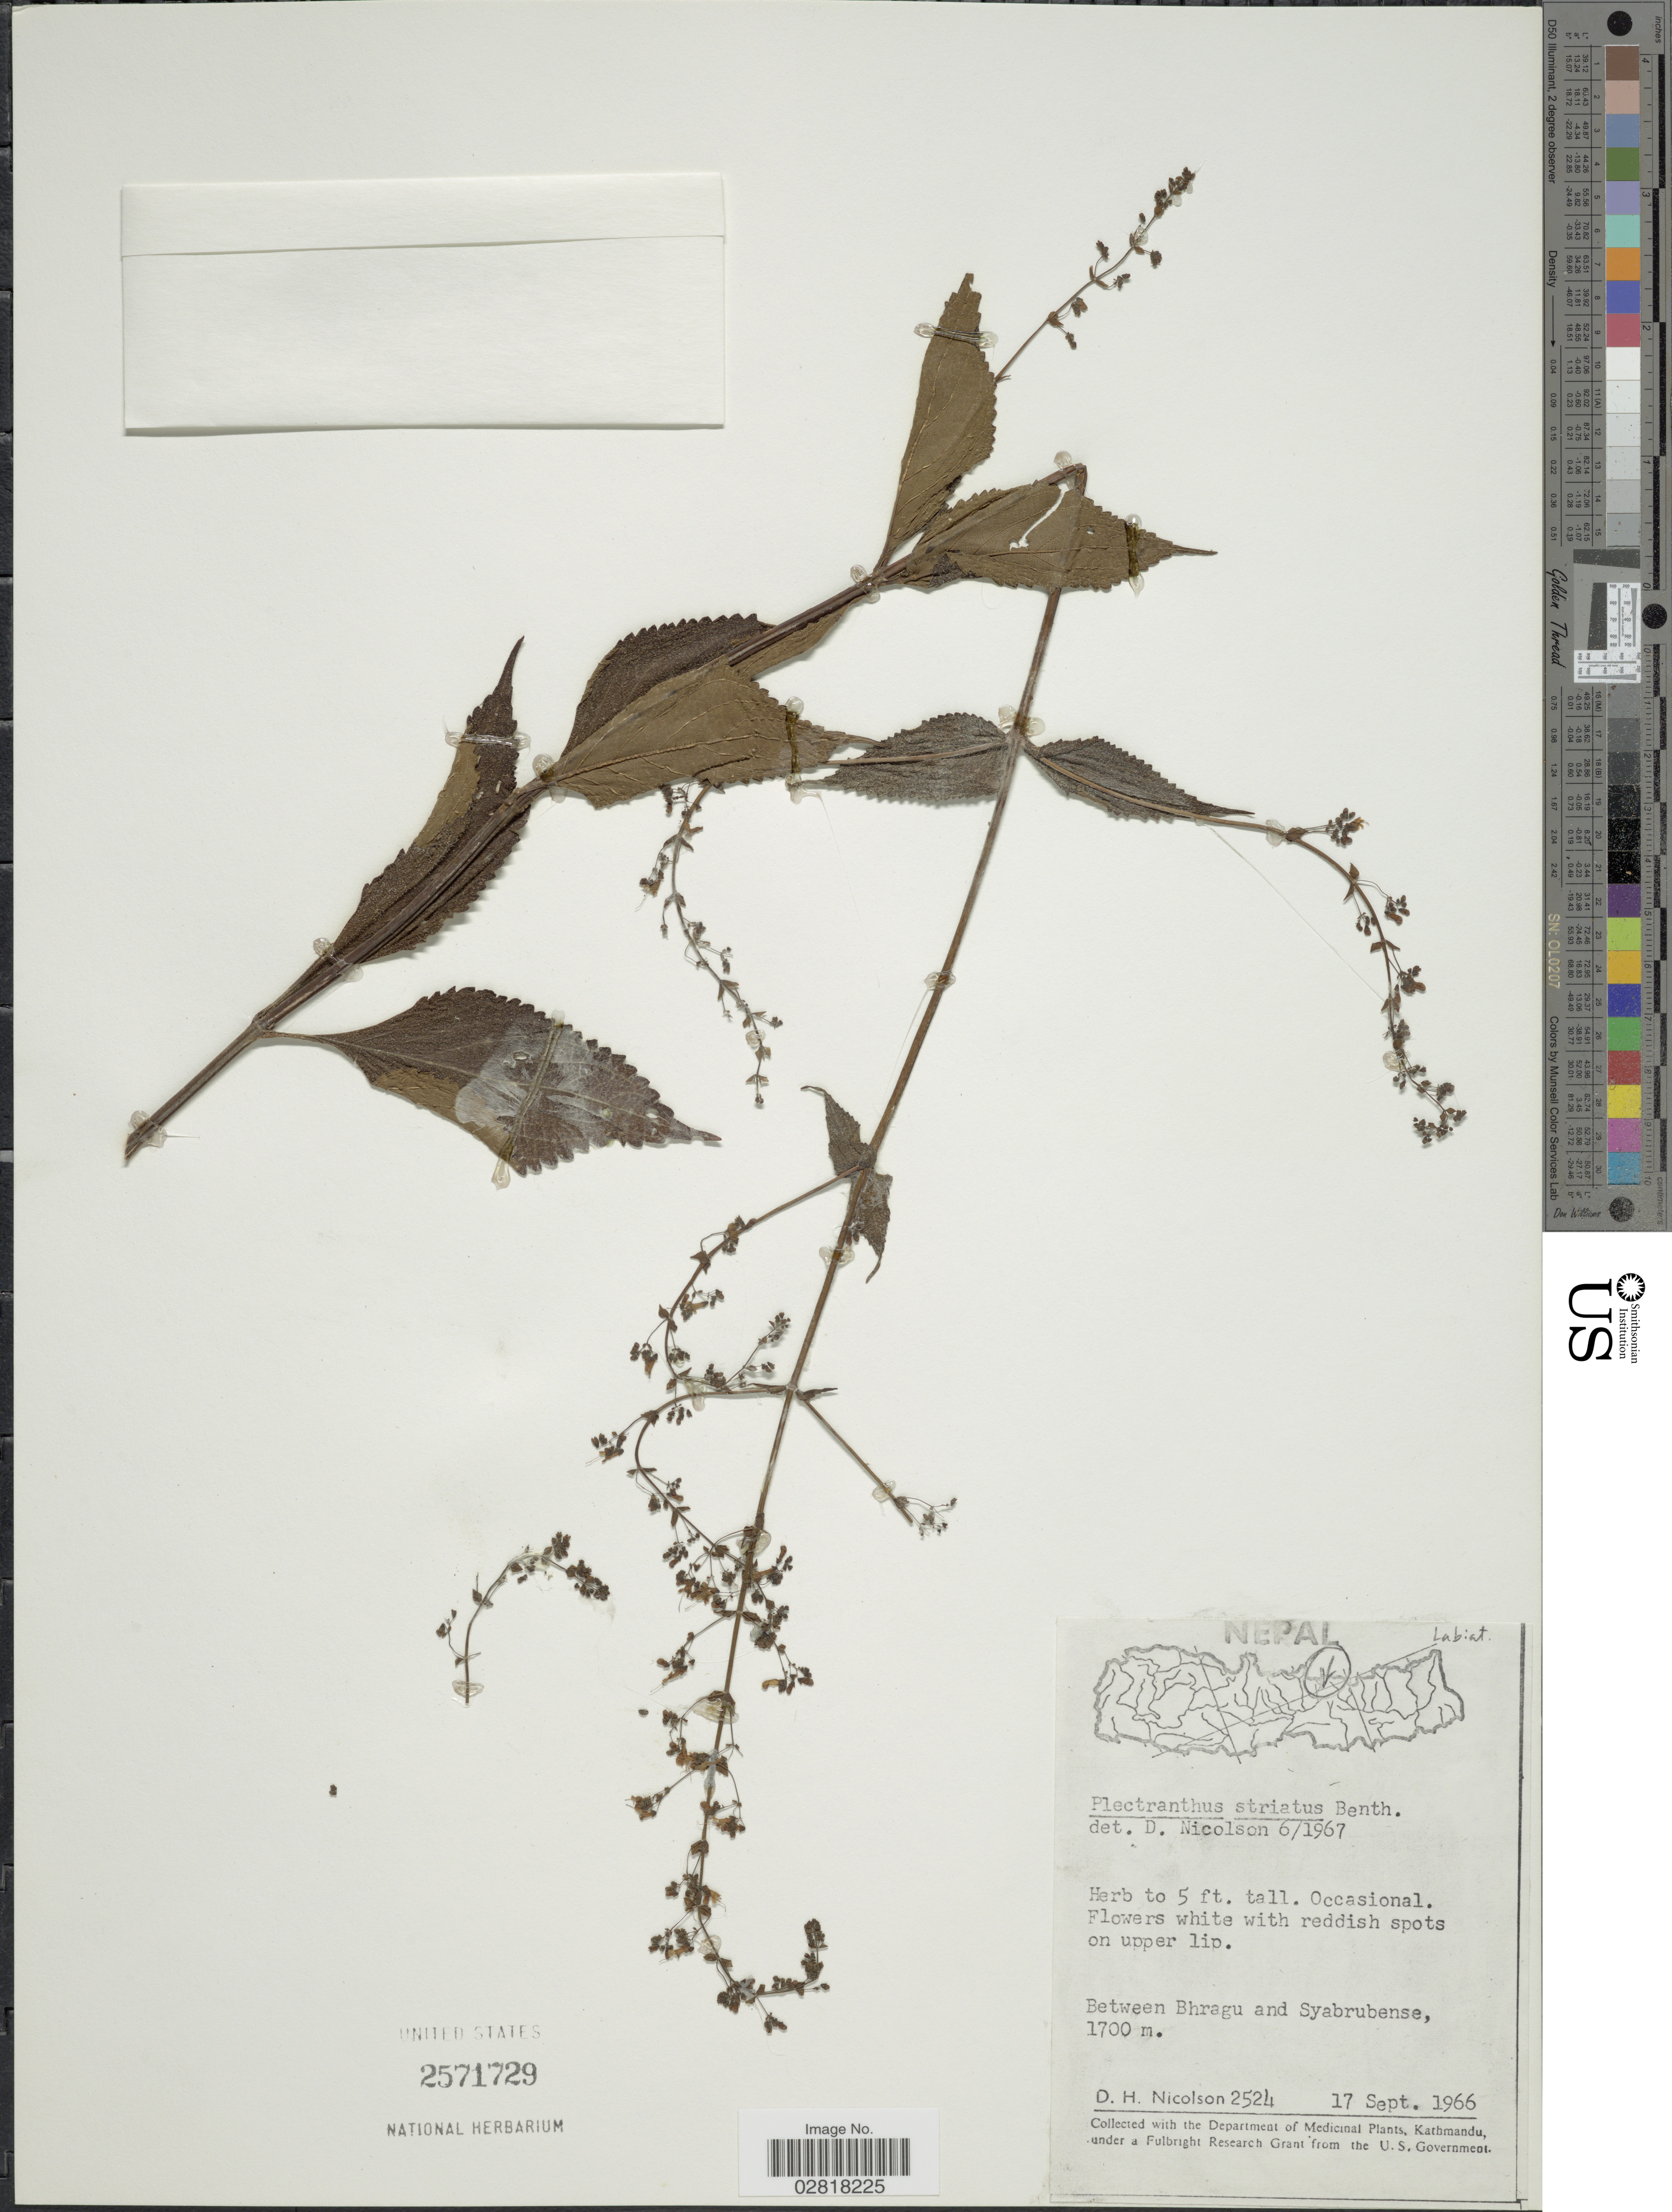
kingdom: Plantae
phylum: Tracheophyta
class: Magnoliopsida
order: Lamiales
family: Lamiaceae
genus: Plectranthus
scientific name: Plectranthus striatus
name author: Benth.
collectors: D. H. Nicolson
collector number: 2524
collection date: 1966-09-17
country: Nepal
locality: Between Bhragu and Syabrubense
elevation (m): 1700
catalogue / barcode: US 2571729